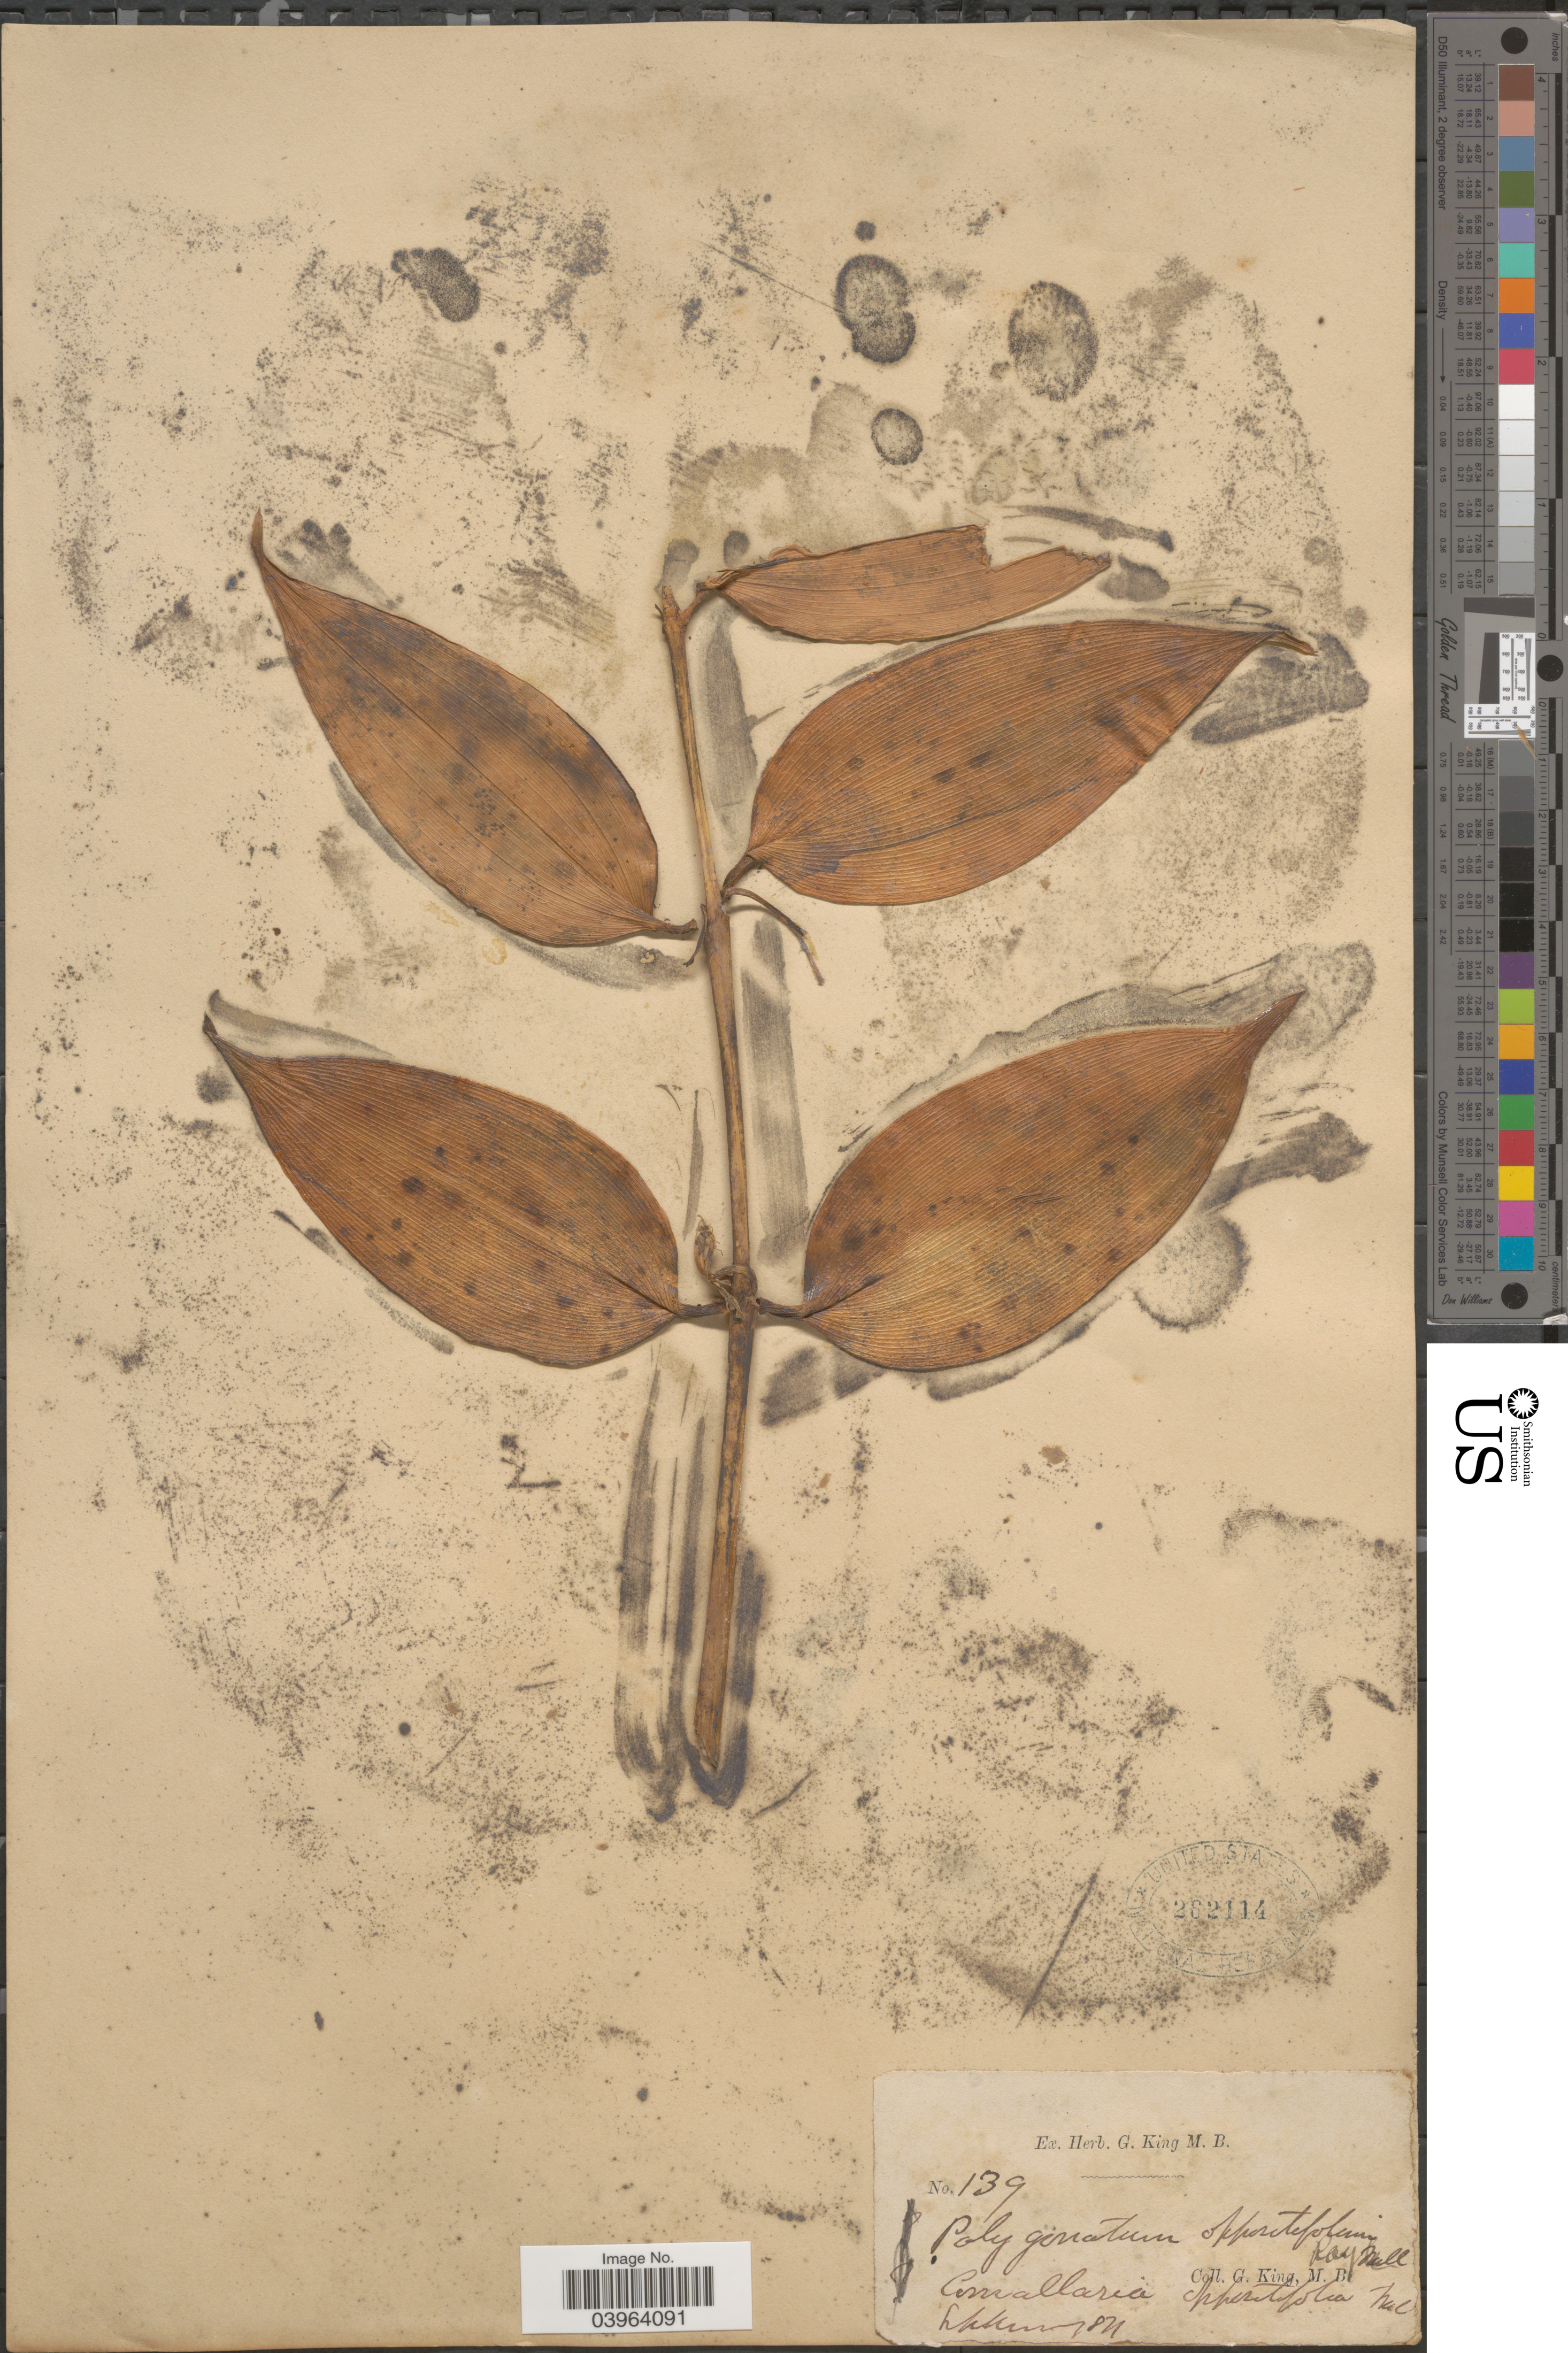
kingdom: Plantae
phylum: Tracheophyta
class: Liliopsida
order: Asparagales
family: Asparagaceae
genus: Polygonatum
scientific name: Polygonatum oppositifolium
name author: (Wall.) Royle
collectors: G. King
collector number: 139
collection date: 1871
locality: [illegible text].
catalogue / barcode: US 262114